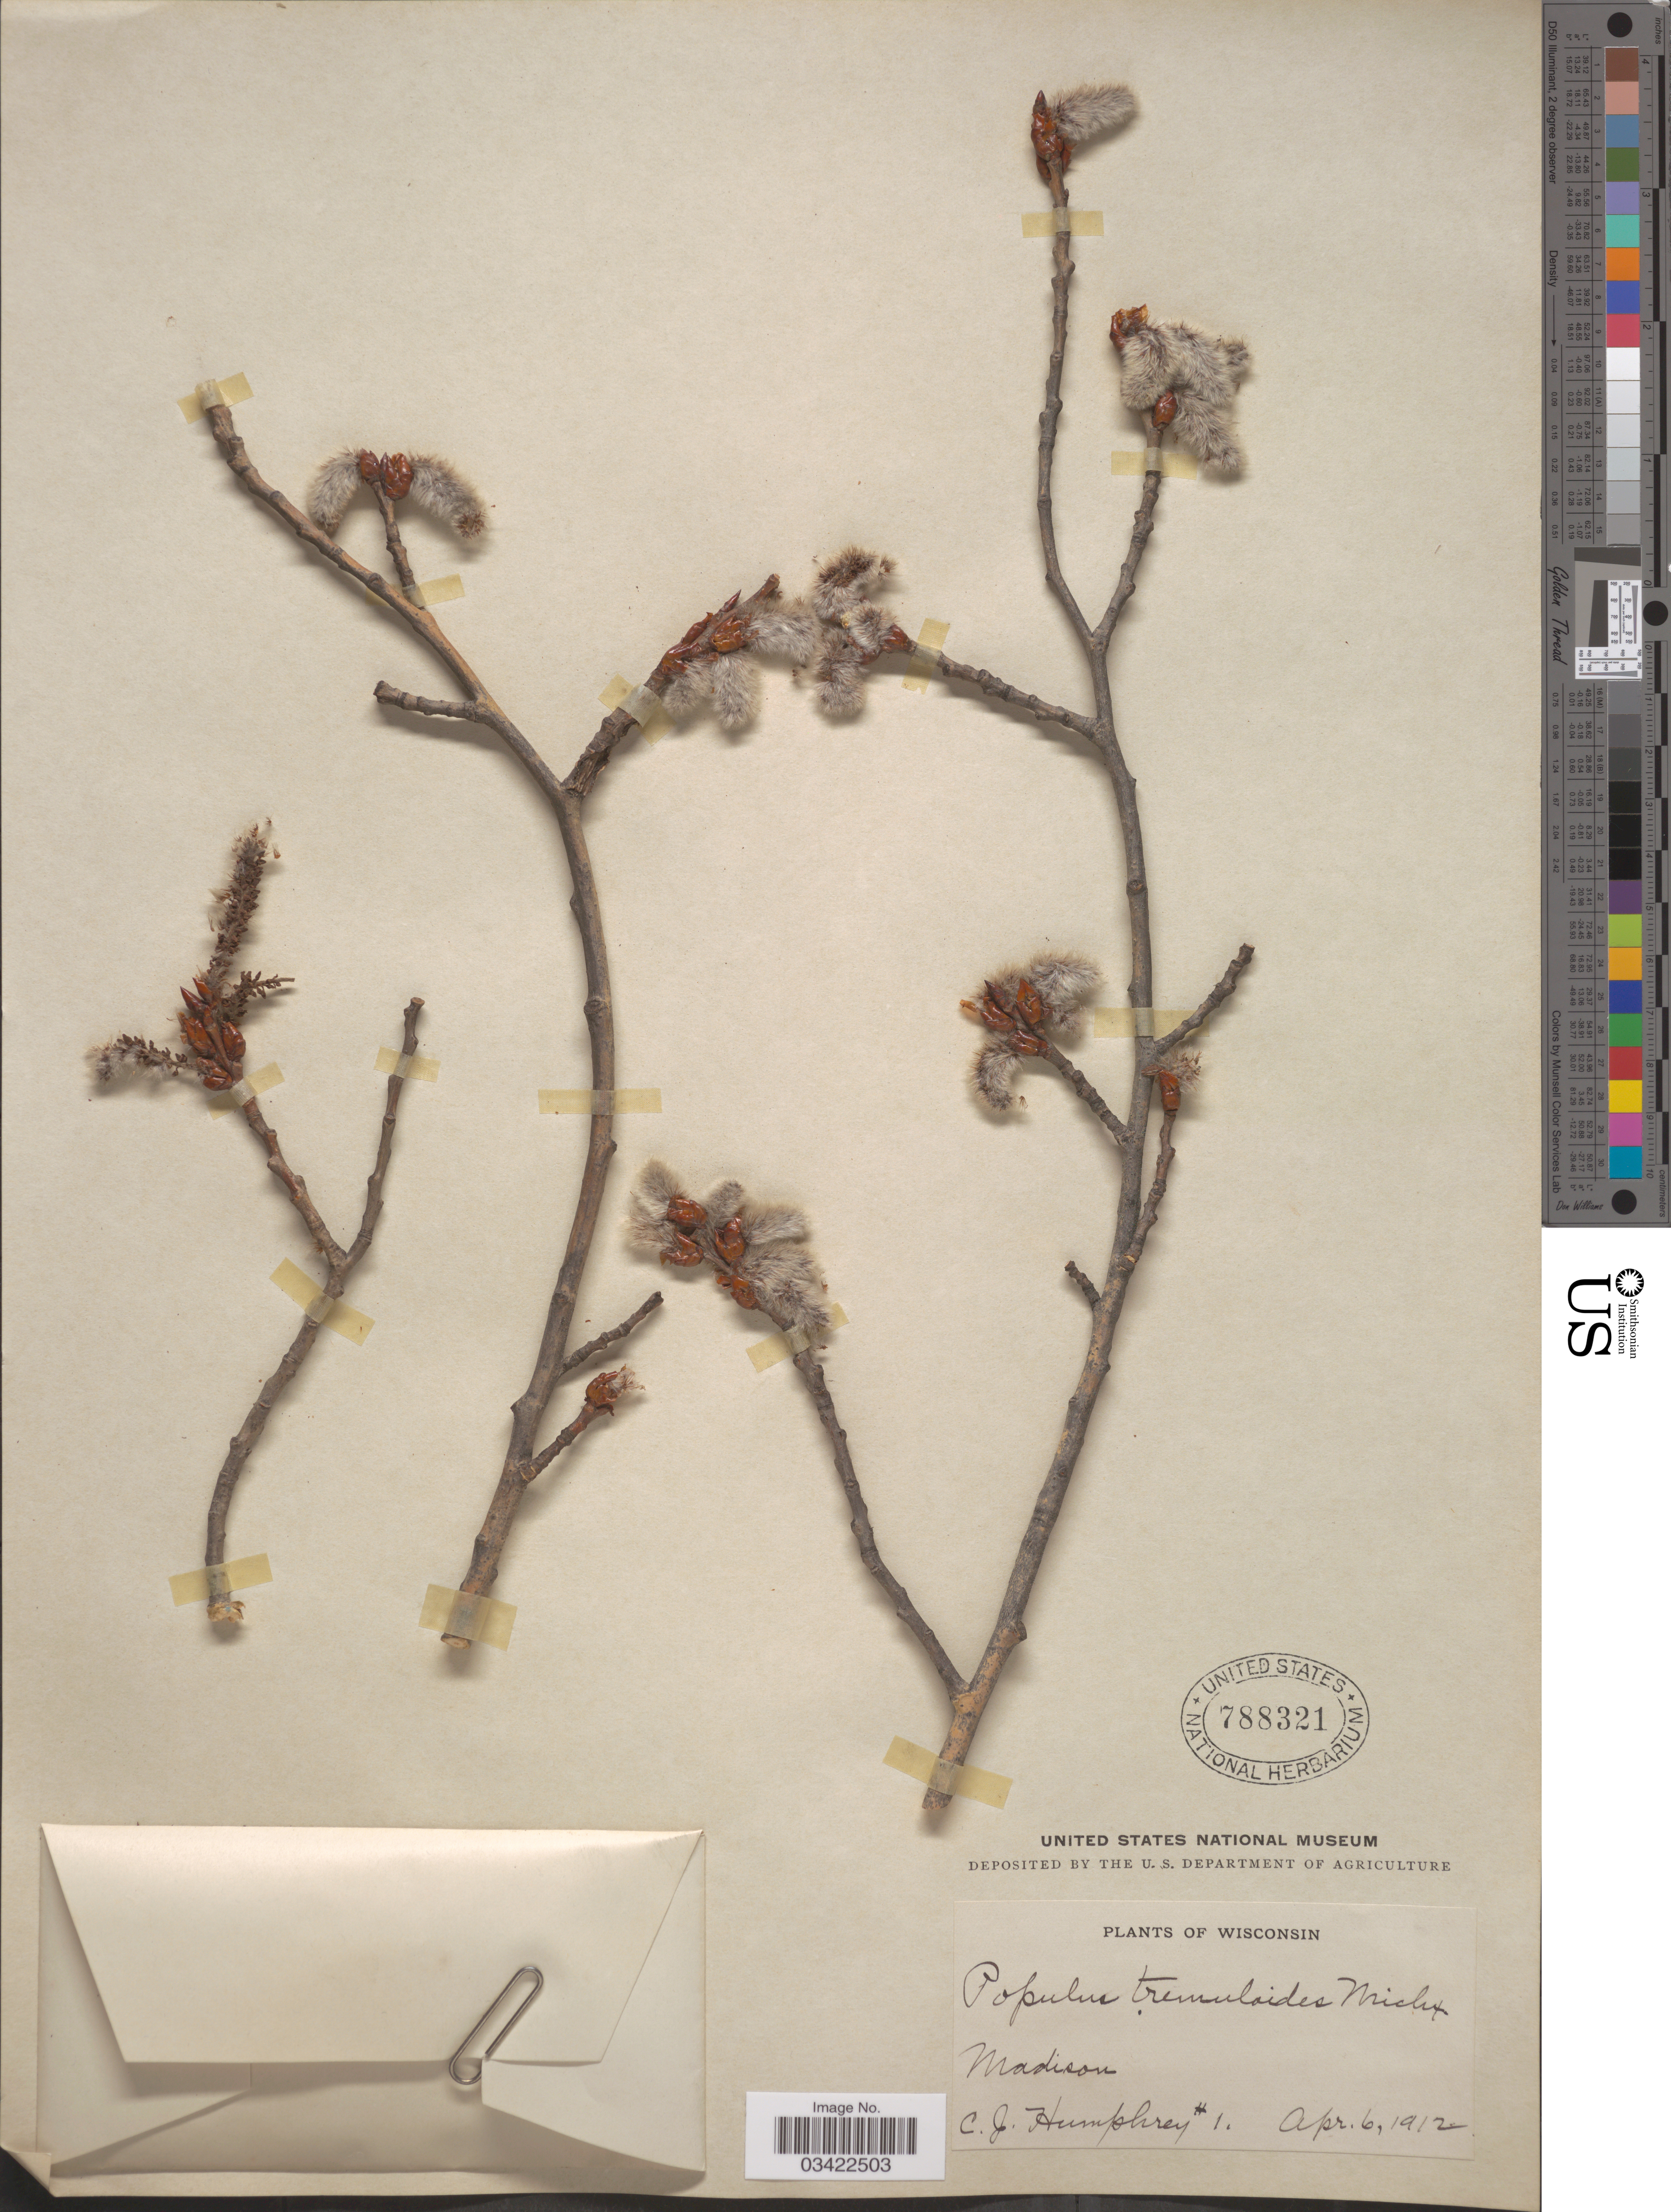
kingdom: Plantae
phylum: Tracheophyta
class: Magnoliopsida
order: Malpighiales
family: Salicaceae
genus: Populus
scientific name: Populus tremuloides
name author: Michx.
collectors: C. Humphrey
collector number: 1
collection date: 1912-04-06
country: United States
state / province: Wisconsin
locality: Madison.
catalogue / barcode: US 788321